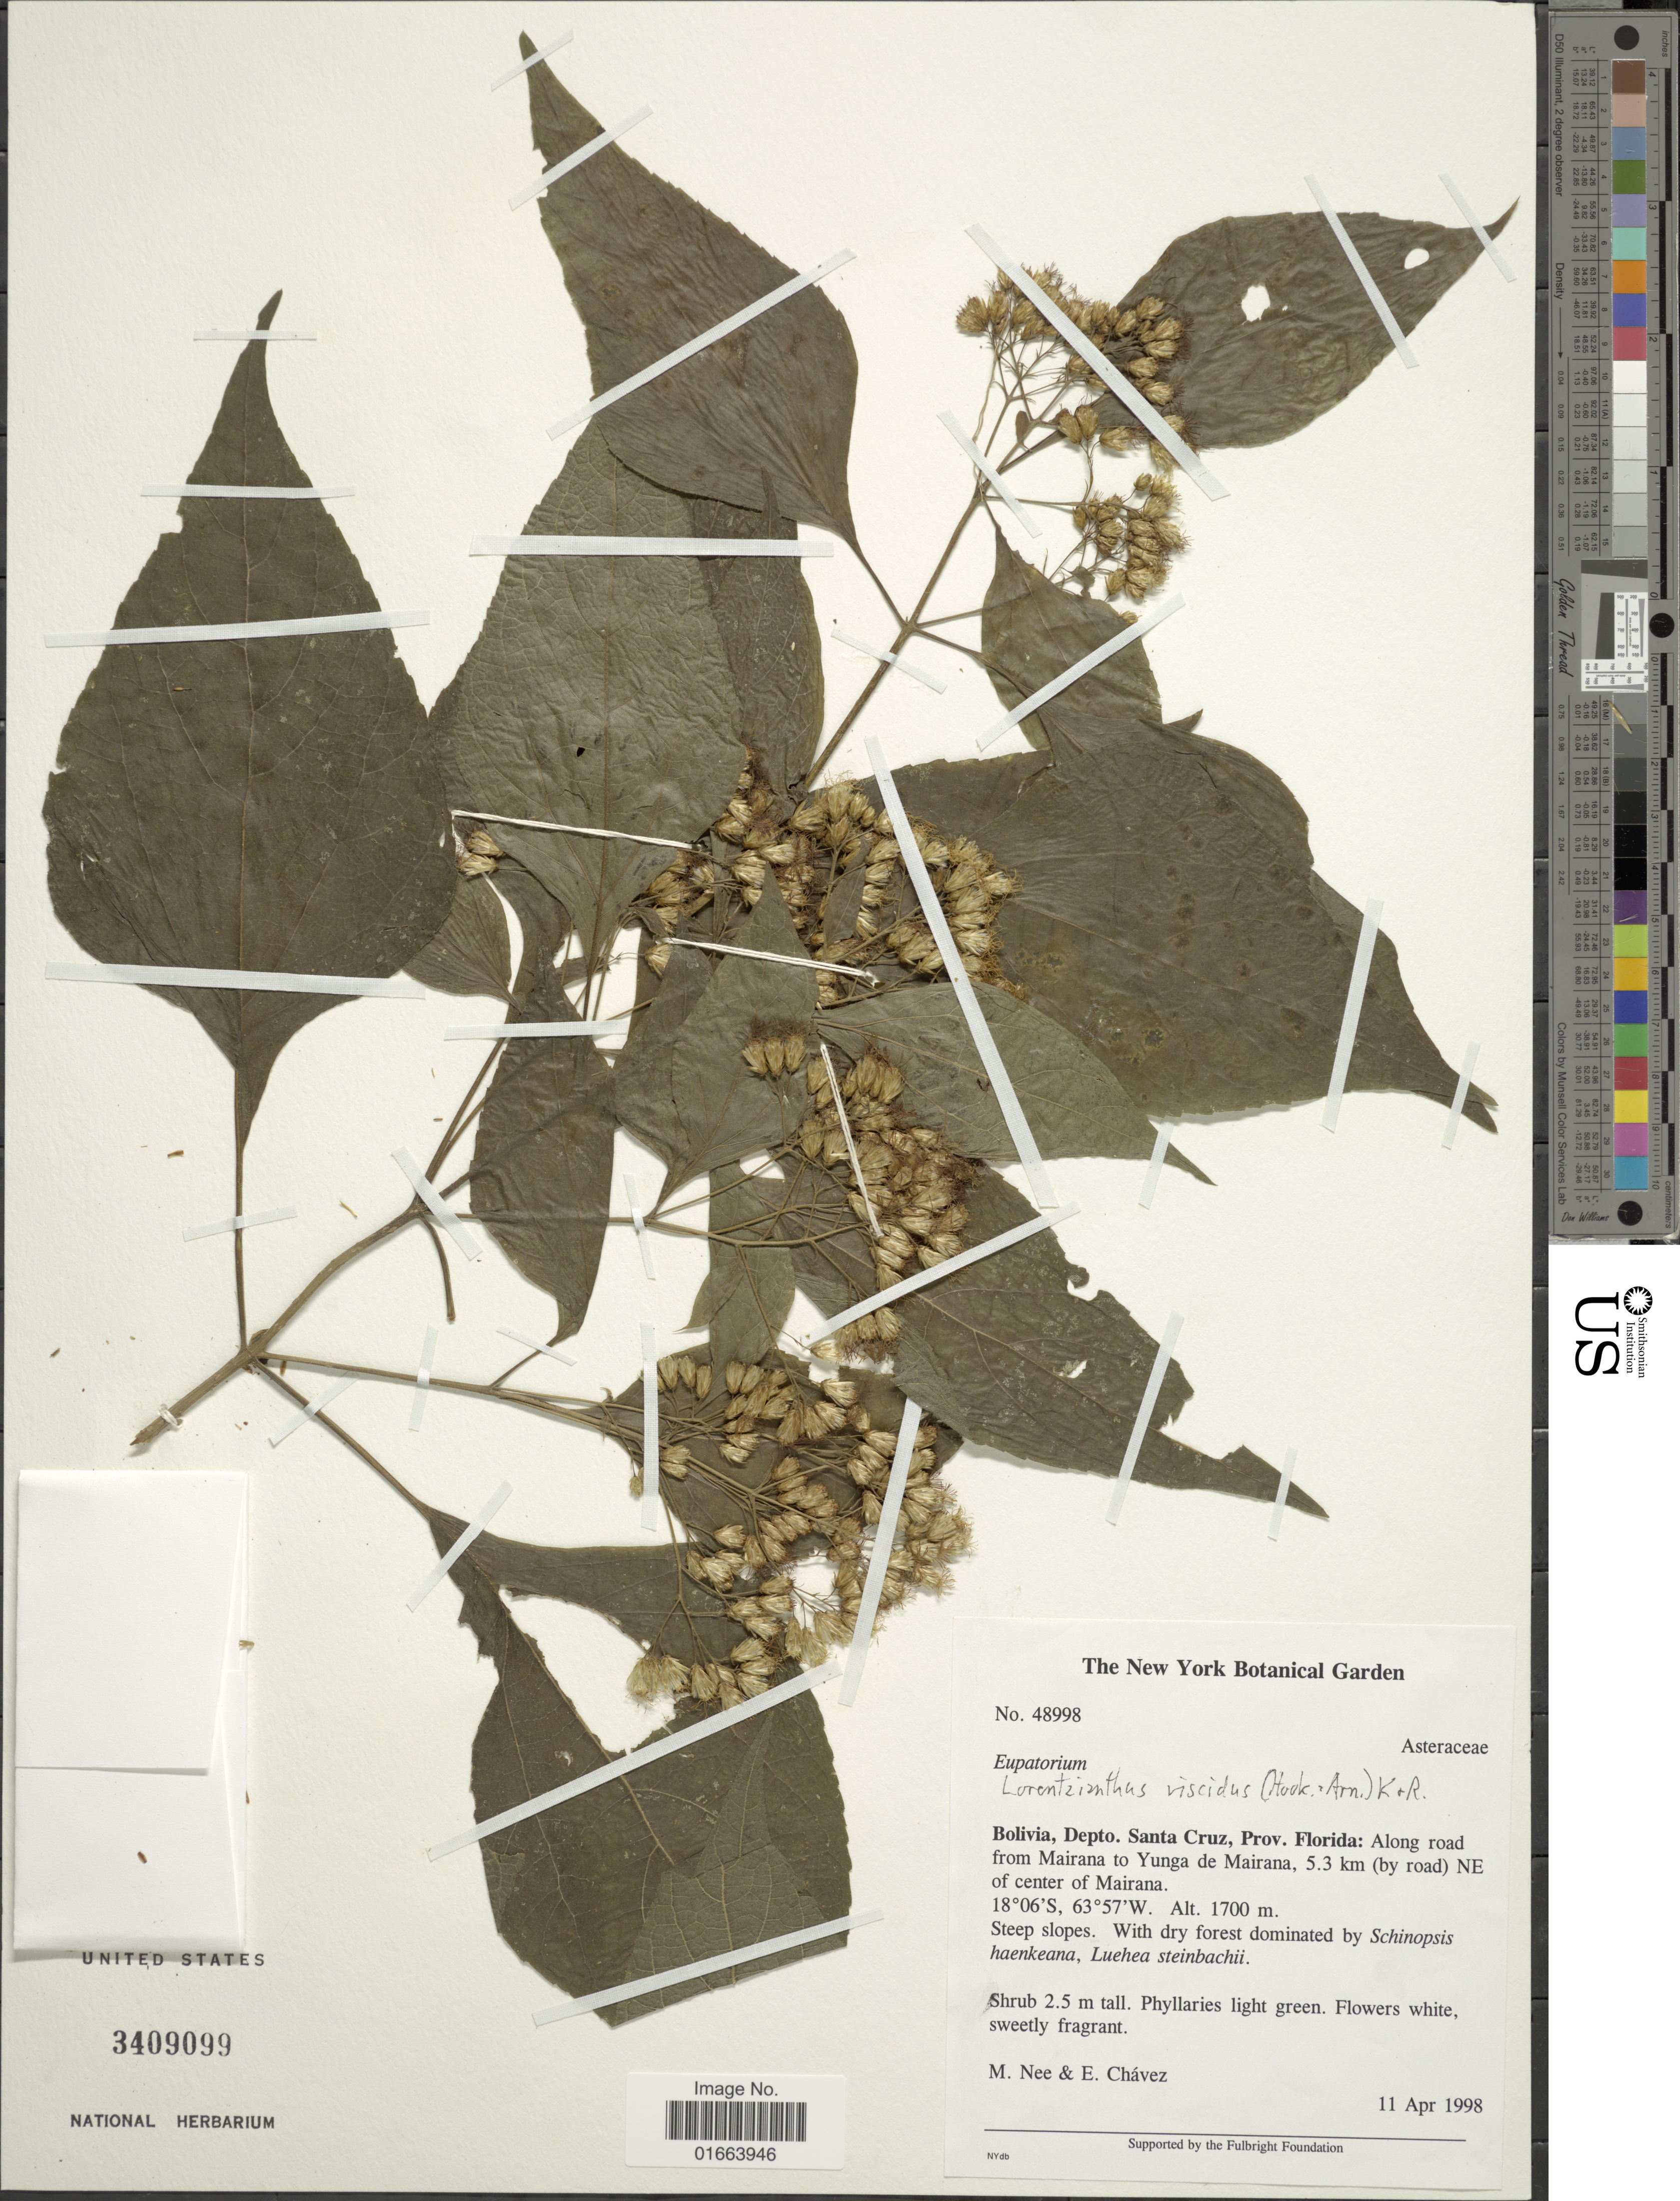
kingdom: Plantae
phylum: Tracheophyta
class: Magnoliopsida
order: Asterales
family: Asteraceae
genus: Lorentzianthus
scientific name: Lorentzianthus viscidus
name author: (Hook. & Arn.) R.M. King & H. Rob.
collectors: M. Nee & E. Chávez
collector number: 48998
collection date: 1998-04-11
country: Bolivia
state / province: Santa Cruz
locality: Prov. Florida: Along road from Mairana to Yunga de Mairana, 5.3 km (by road) NE of center of Mairana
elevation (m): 1700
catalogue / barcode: US 3409099